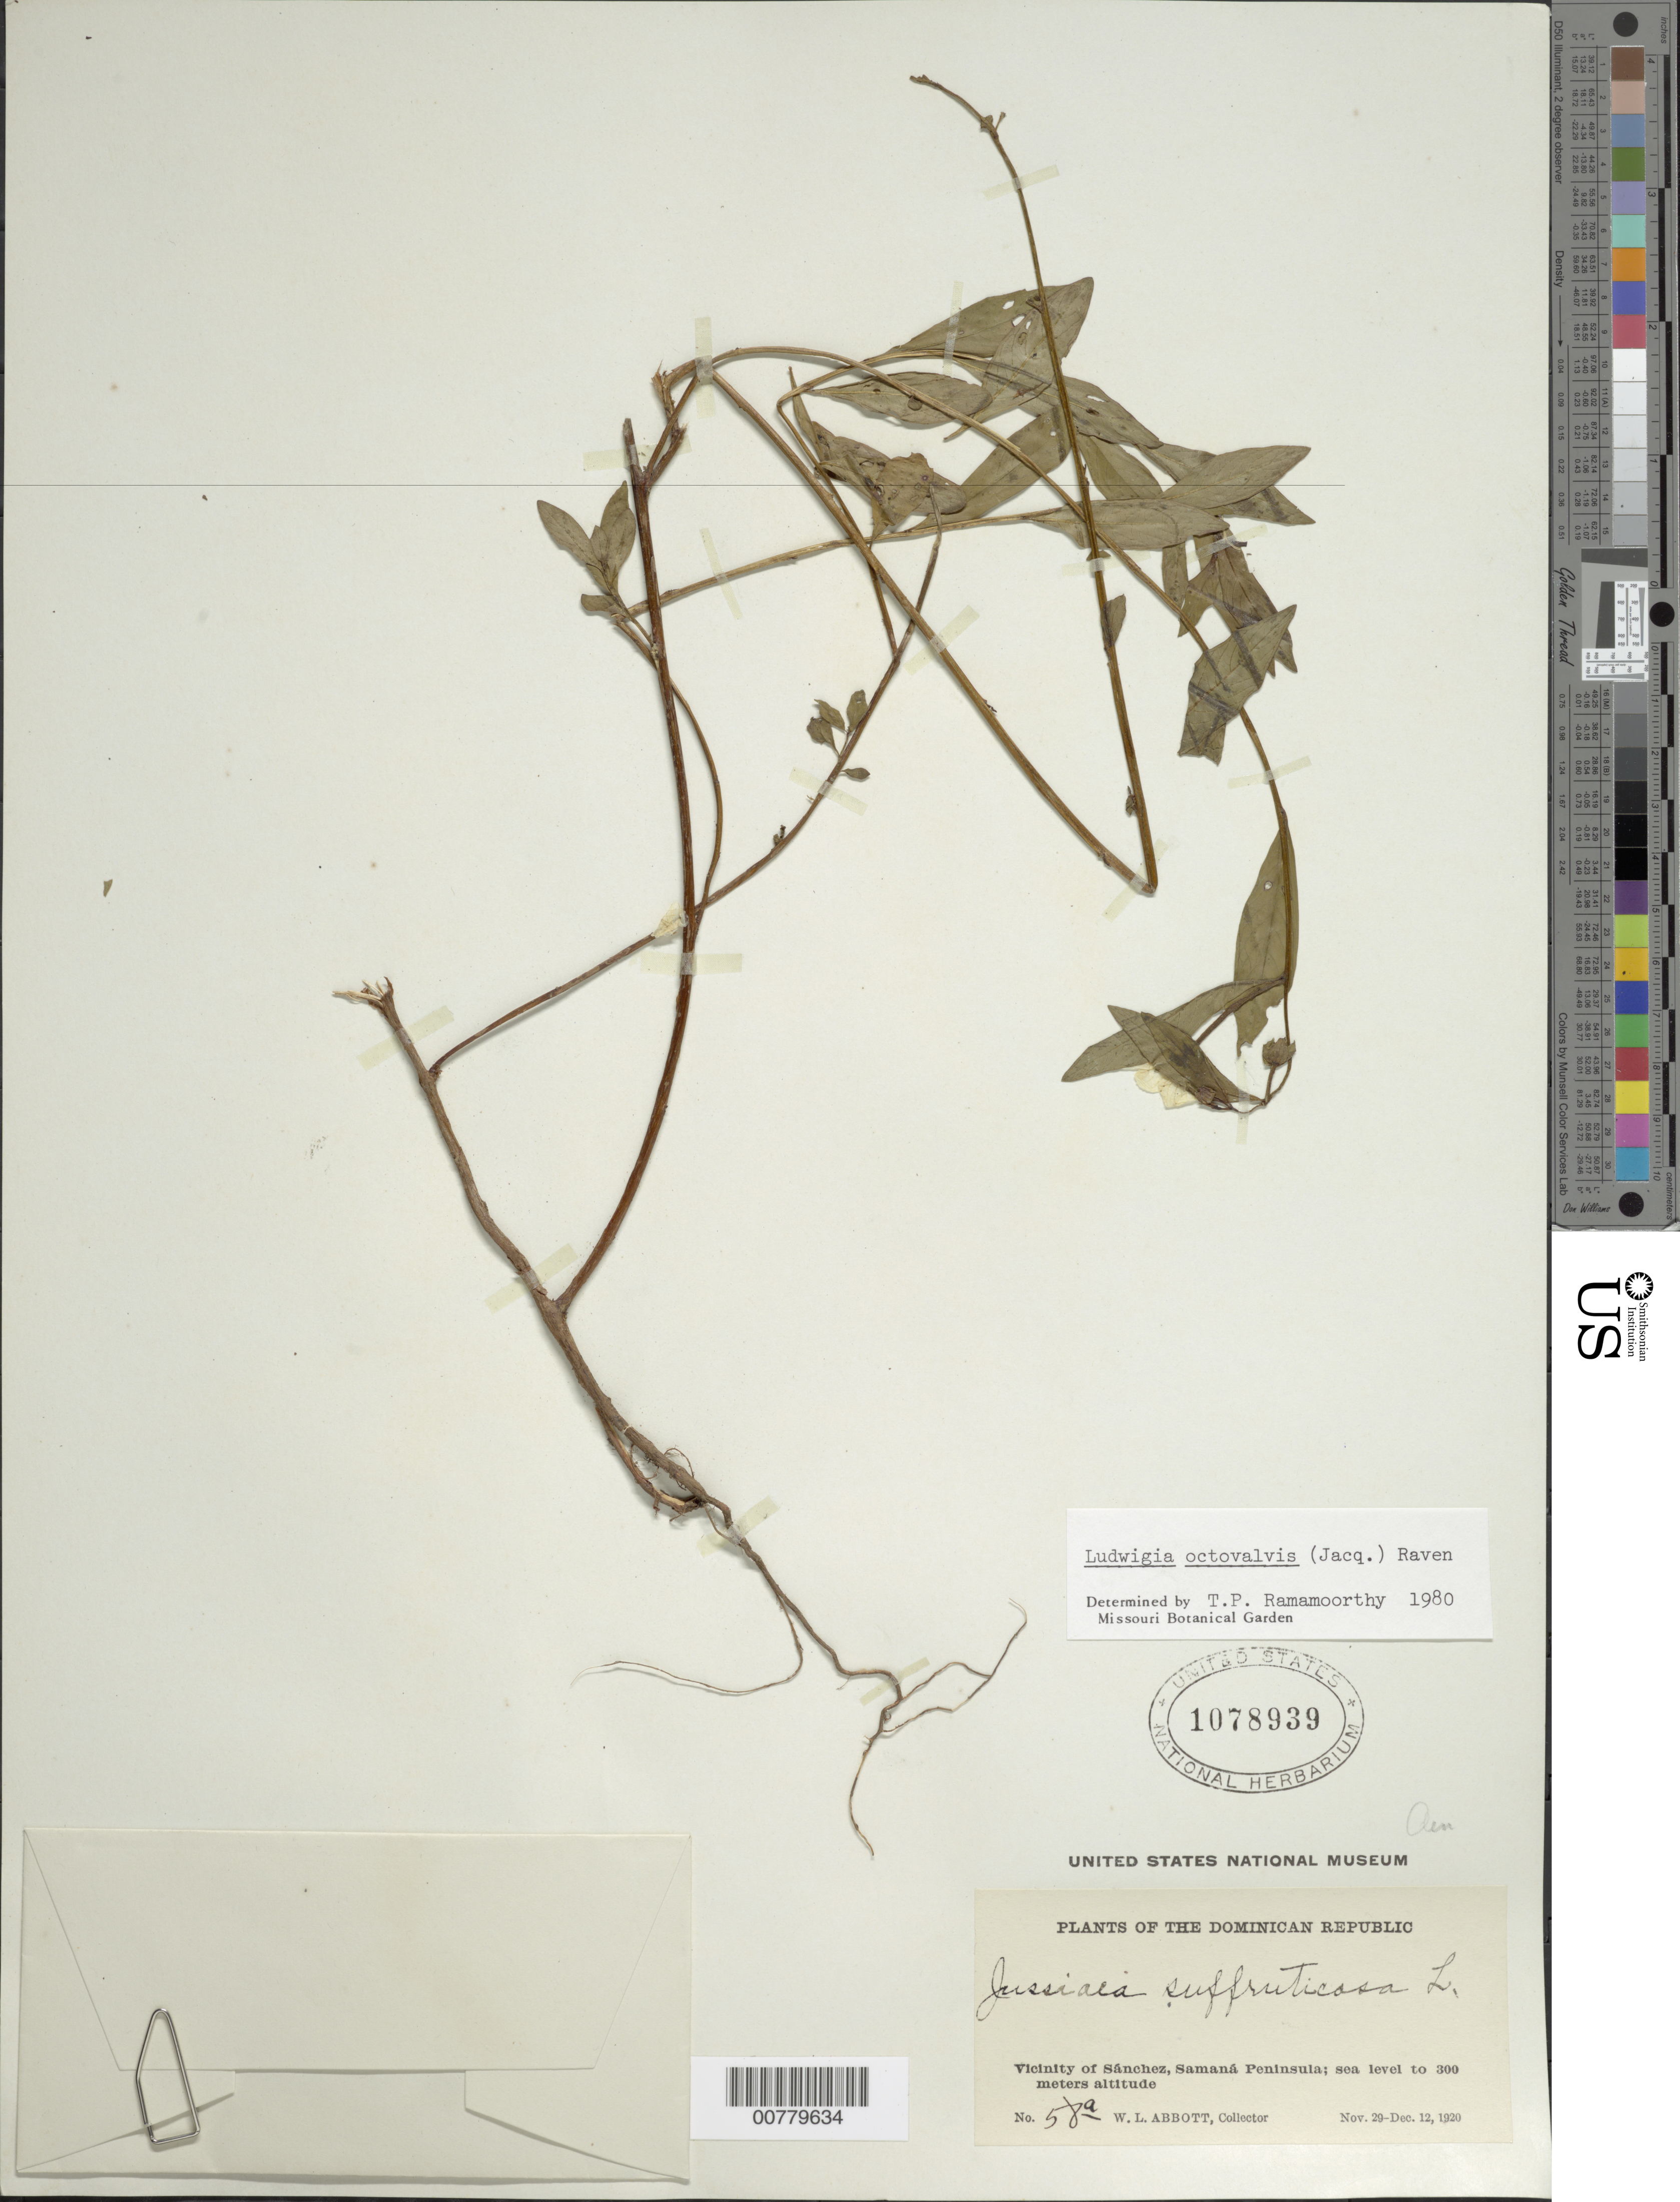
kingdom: Plantae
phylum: Tracheophyta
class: Magnoliopsida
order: Myrtales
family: Onagraceae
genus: Ludwigia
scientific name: Ludwigia octovalvis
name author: (Jacq.) P.H. Raven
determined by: Ramamoorthy, T. P.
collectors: W. L. Abbott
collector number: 58a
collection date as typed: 29 Dec 1920 to 12 Dec 1920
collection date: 1920-12-12/1920-12-29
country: Dominican Republic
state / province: Samana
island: Hispaniola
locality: Samaná Peninsula, vicinity of Sánchez.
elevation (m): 0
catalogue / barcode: US 1078939